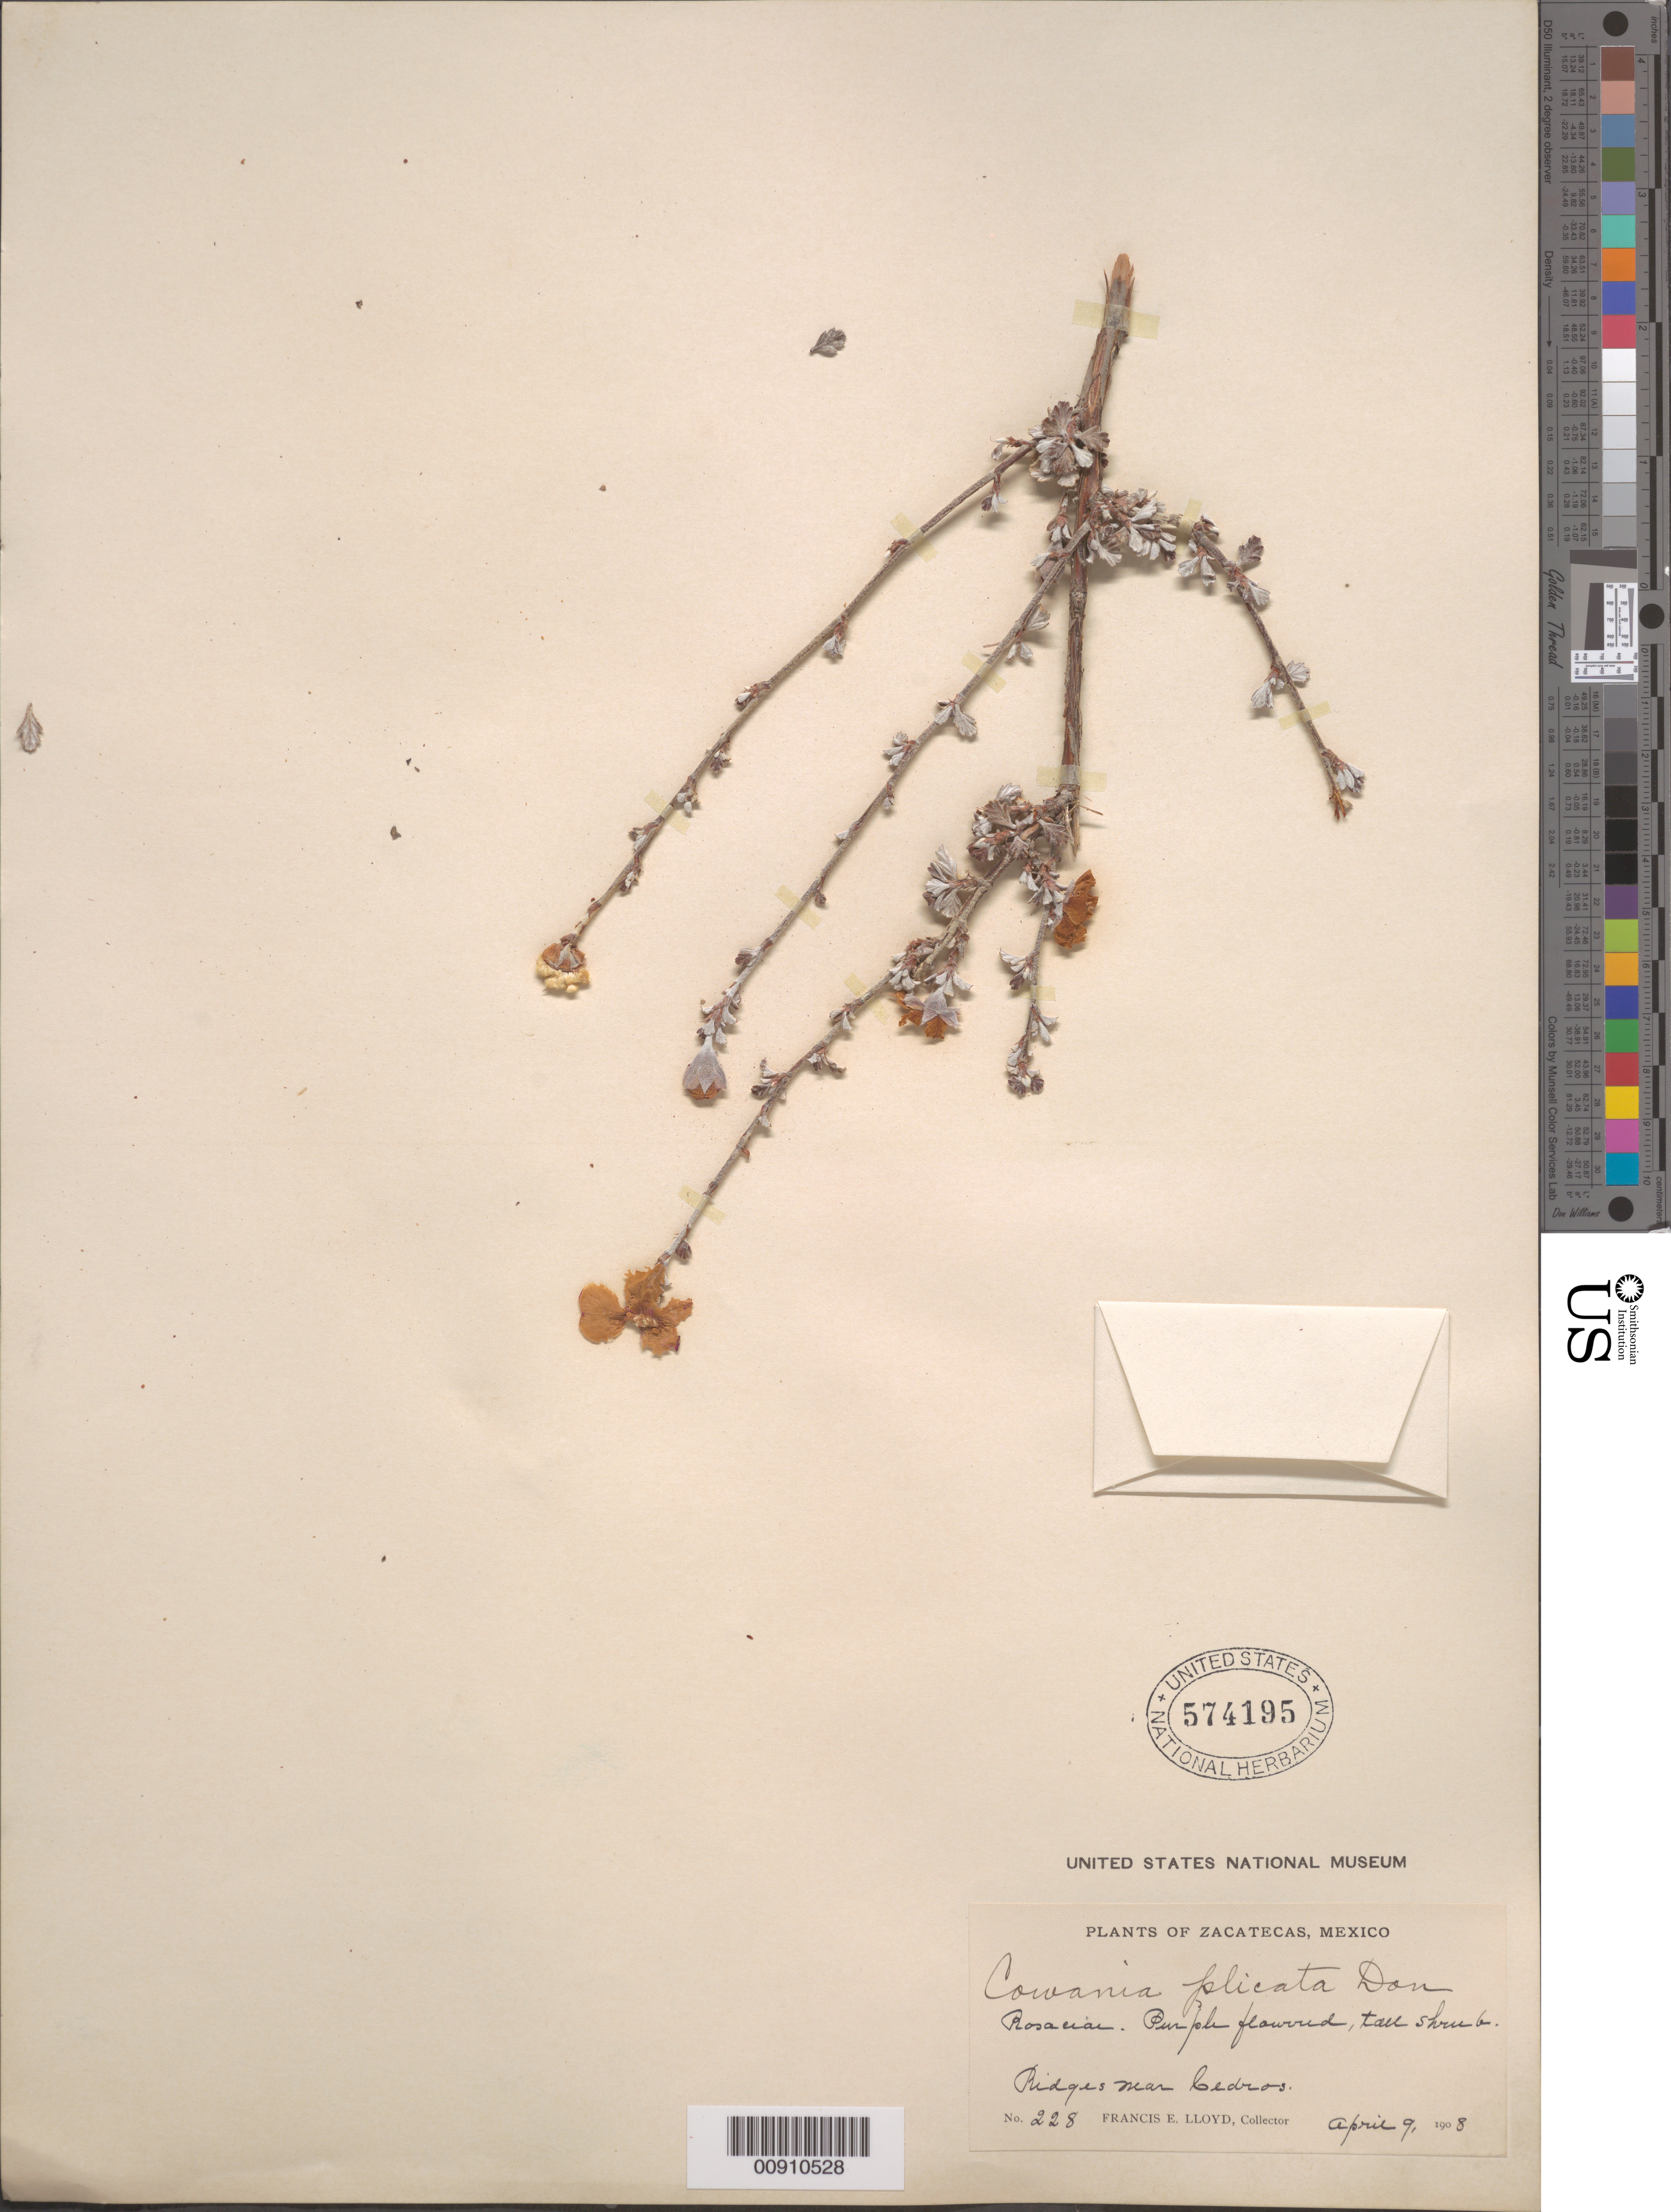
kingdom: Plantae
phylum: Tracheophyta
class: Magnoliopsida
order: Rosales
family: Rosaceae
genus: Purshia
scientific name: Purshia plicata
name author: (D. Don) Henrickson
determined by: Strong, Mark T., (BOT), Smithsonian Institution - National Museum of Natural History (UNITED STATES)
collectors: F. E. Lloyd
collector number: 228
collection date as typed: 09 Apr 1908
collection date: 1908-04-09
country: Mexico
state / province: Zacatecas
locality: Near Cedros, Zacatecas.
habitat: Ridges.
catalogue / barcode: US 574195